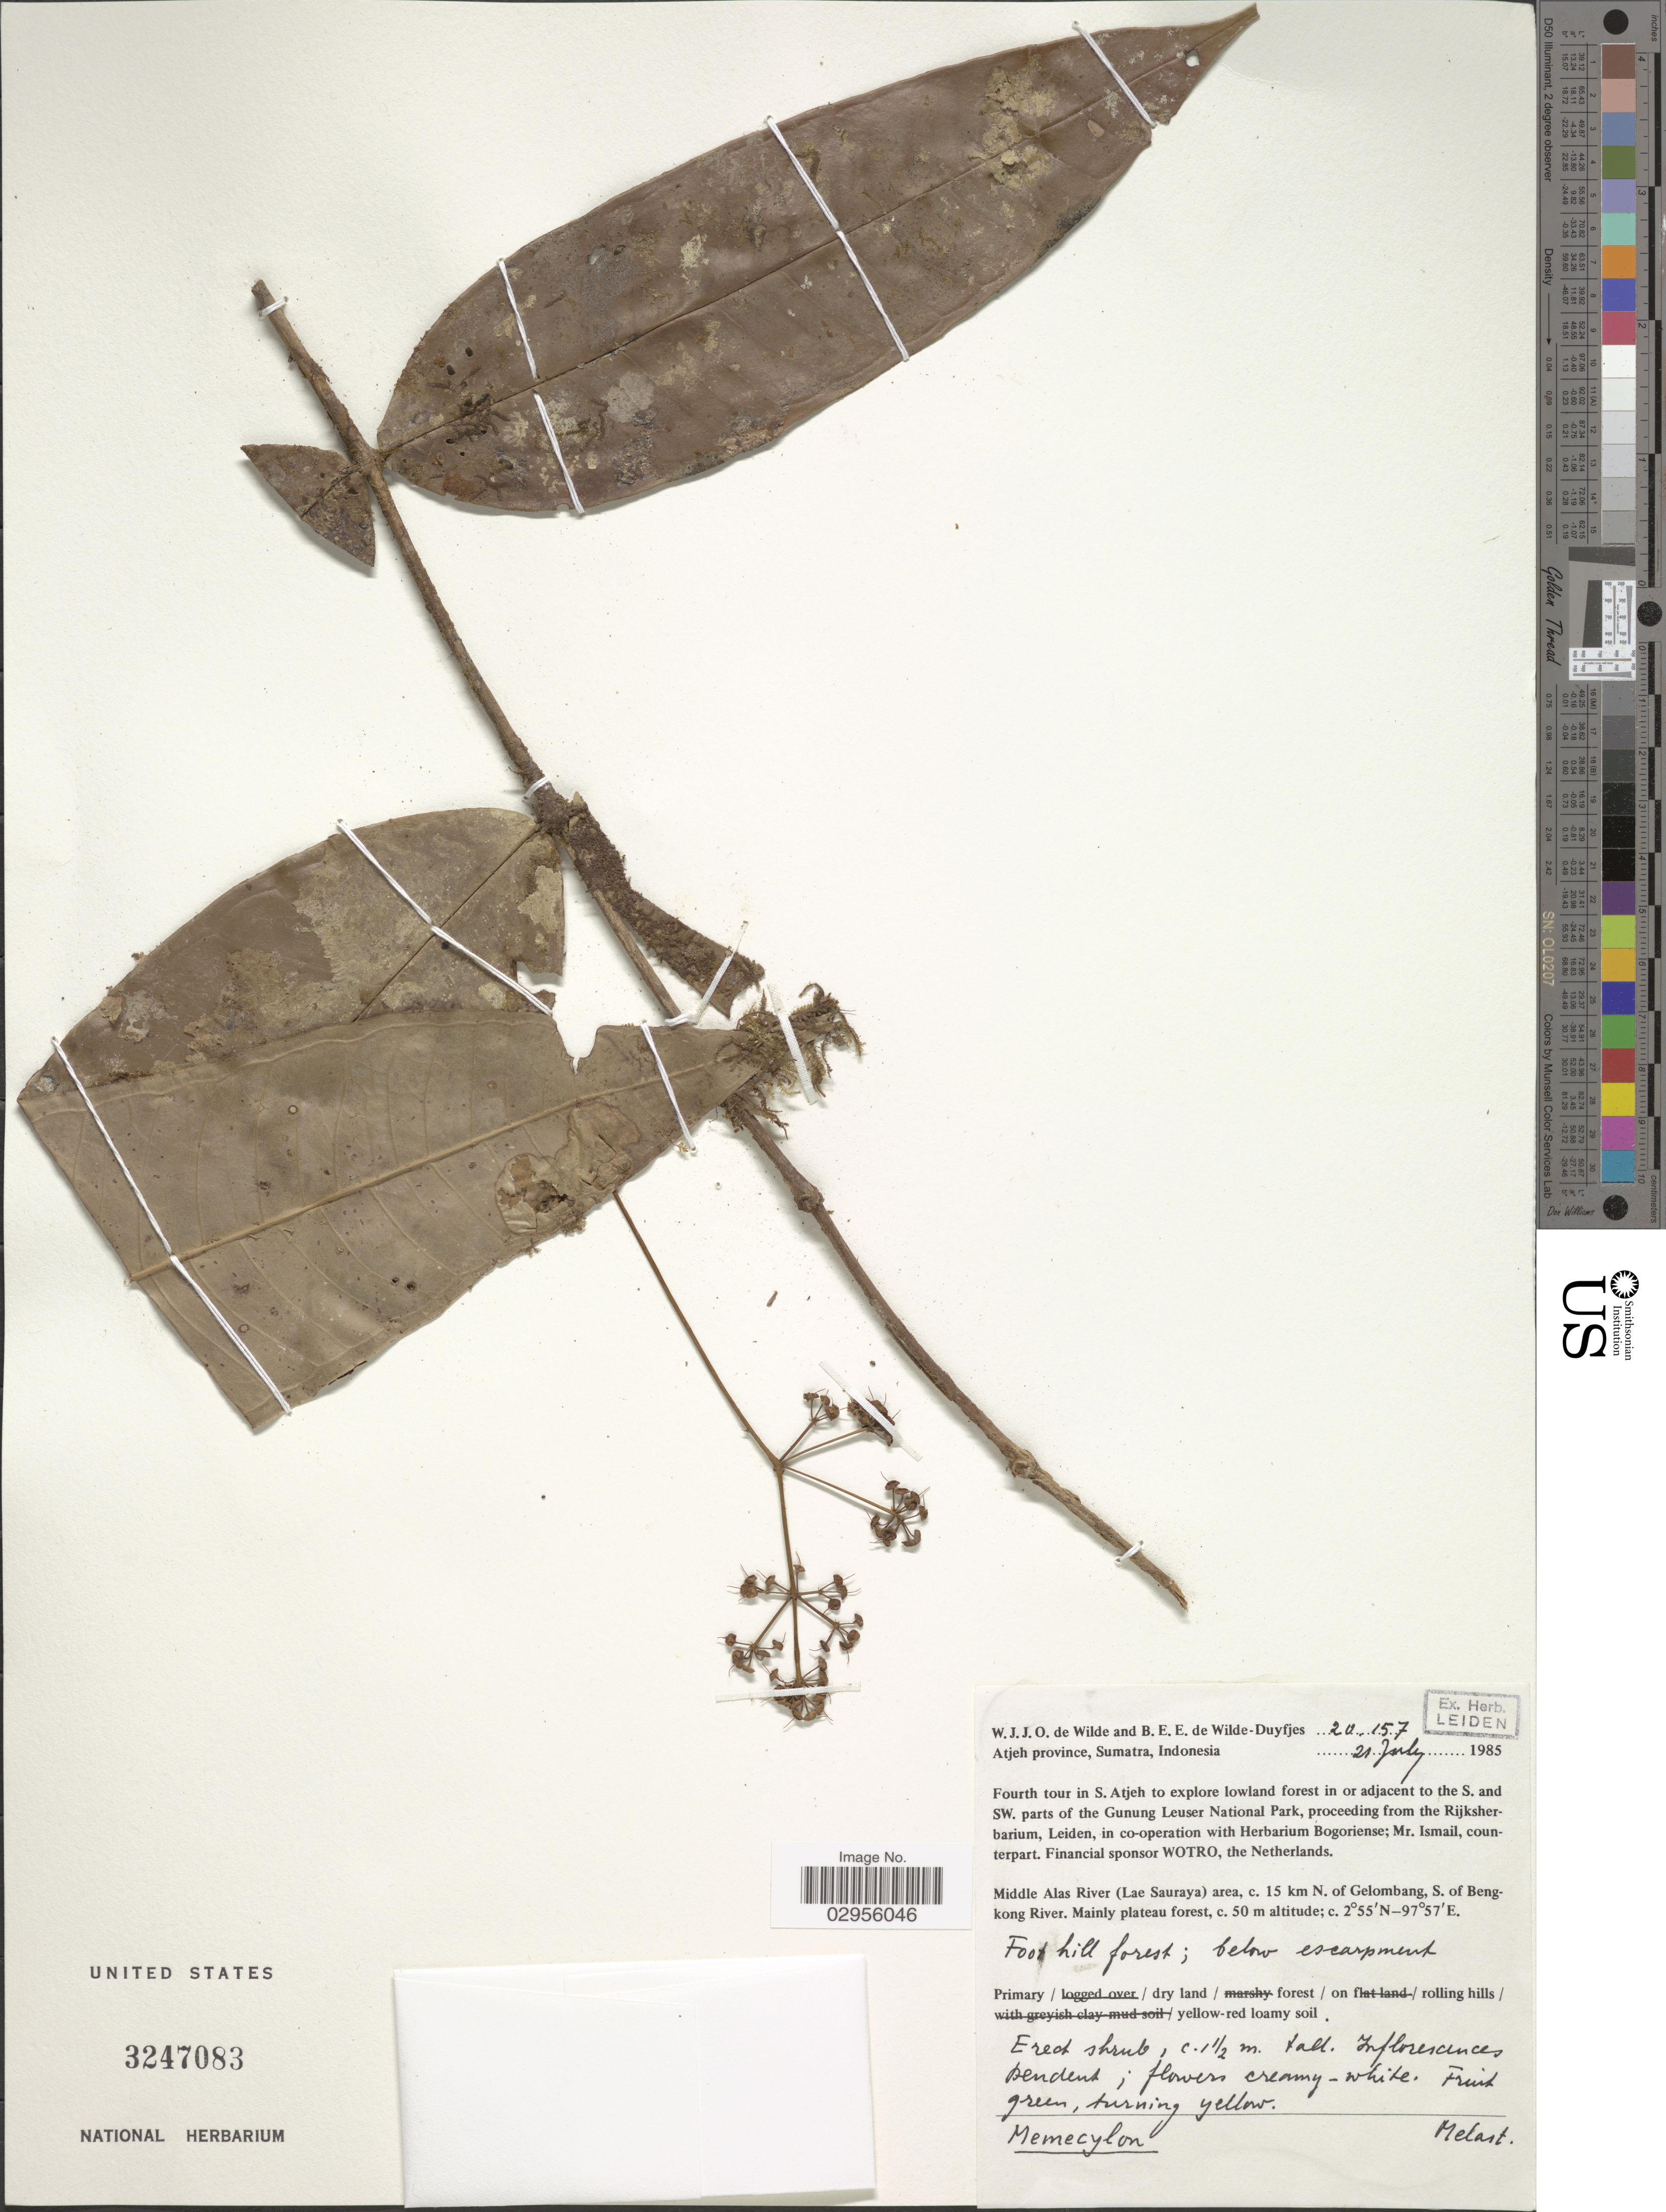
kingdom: Plantae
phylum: Tracheophyta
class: Magnoliopsida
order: Myrtales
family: Melastomataceae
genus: Memecylon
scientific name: Memecylon sp.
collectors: W. J. de Wilde & B. E. de Wilde-Duyfjes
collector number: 20157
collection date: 1985-07-21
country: Indonesia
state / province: Sumatra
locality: Atjeh province. S. Atjeh. Middle Alas River (Lae Sauraya) area, c. 15 km N. of Gelombang, S. of Bengkong River.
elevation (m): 50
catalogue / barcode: US 3247083